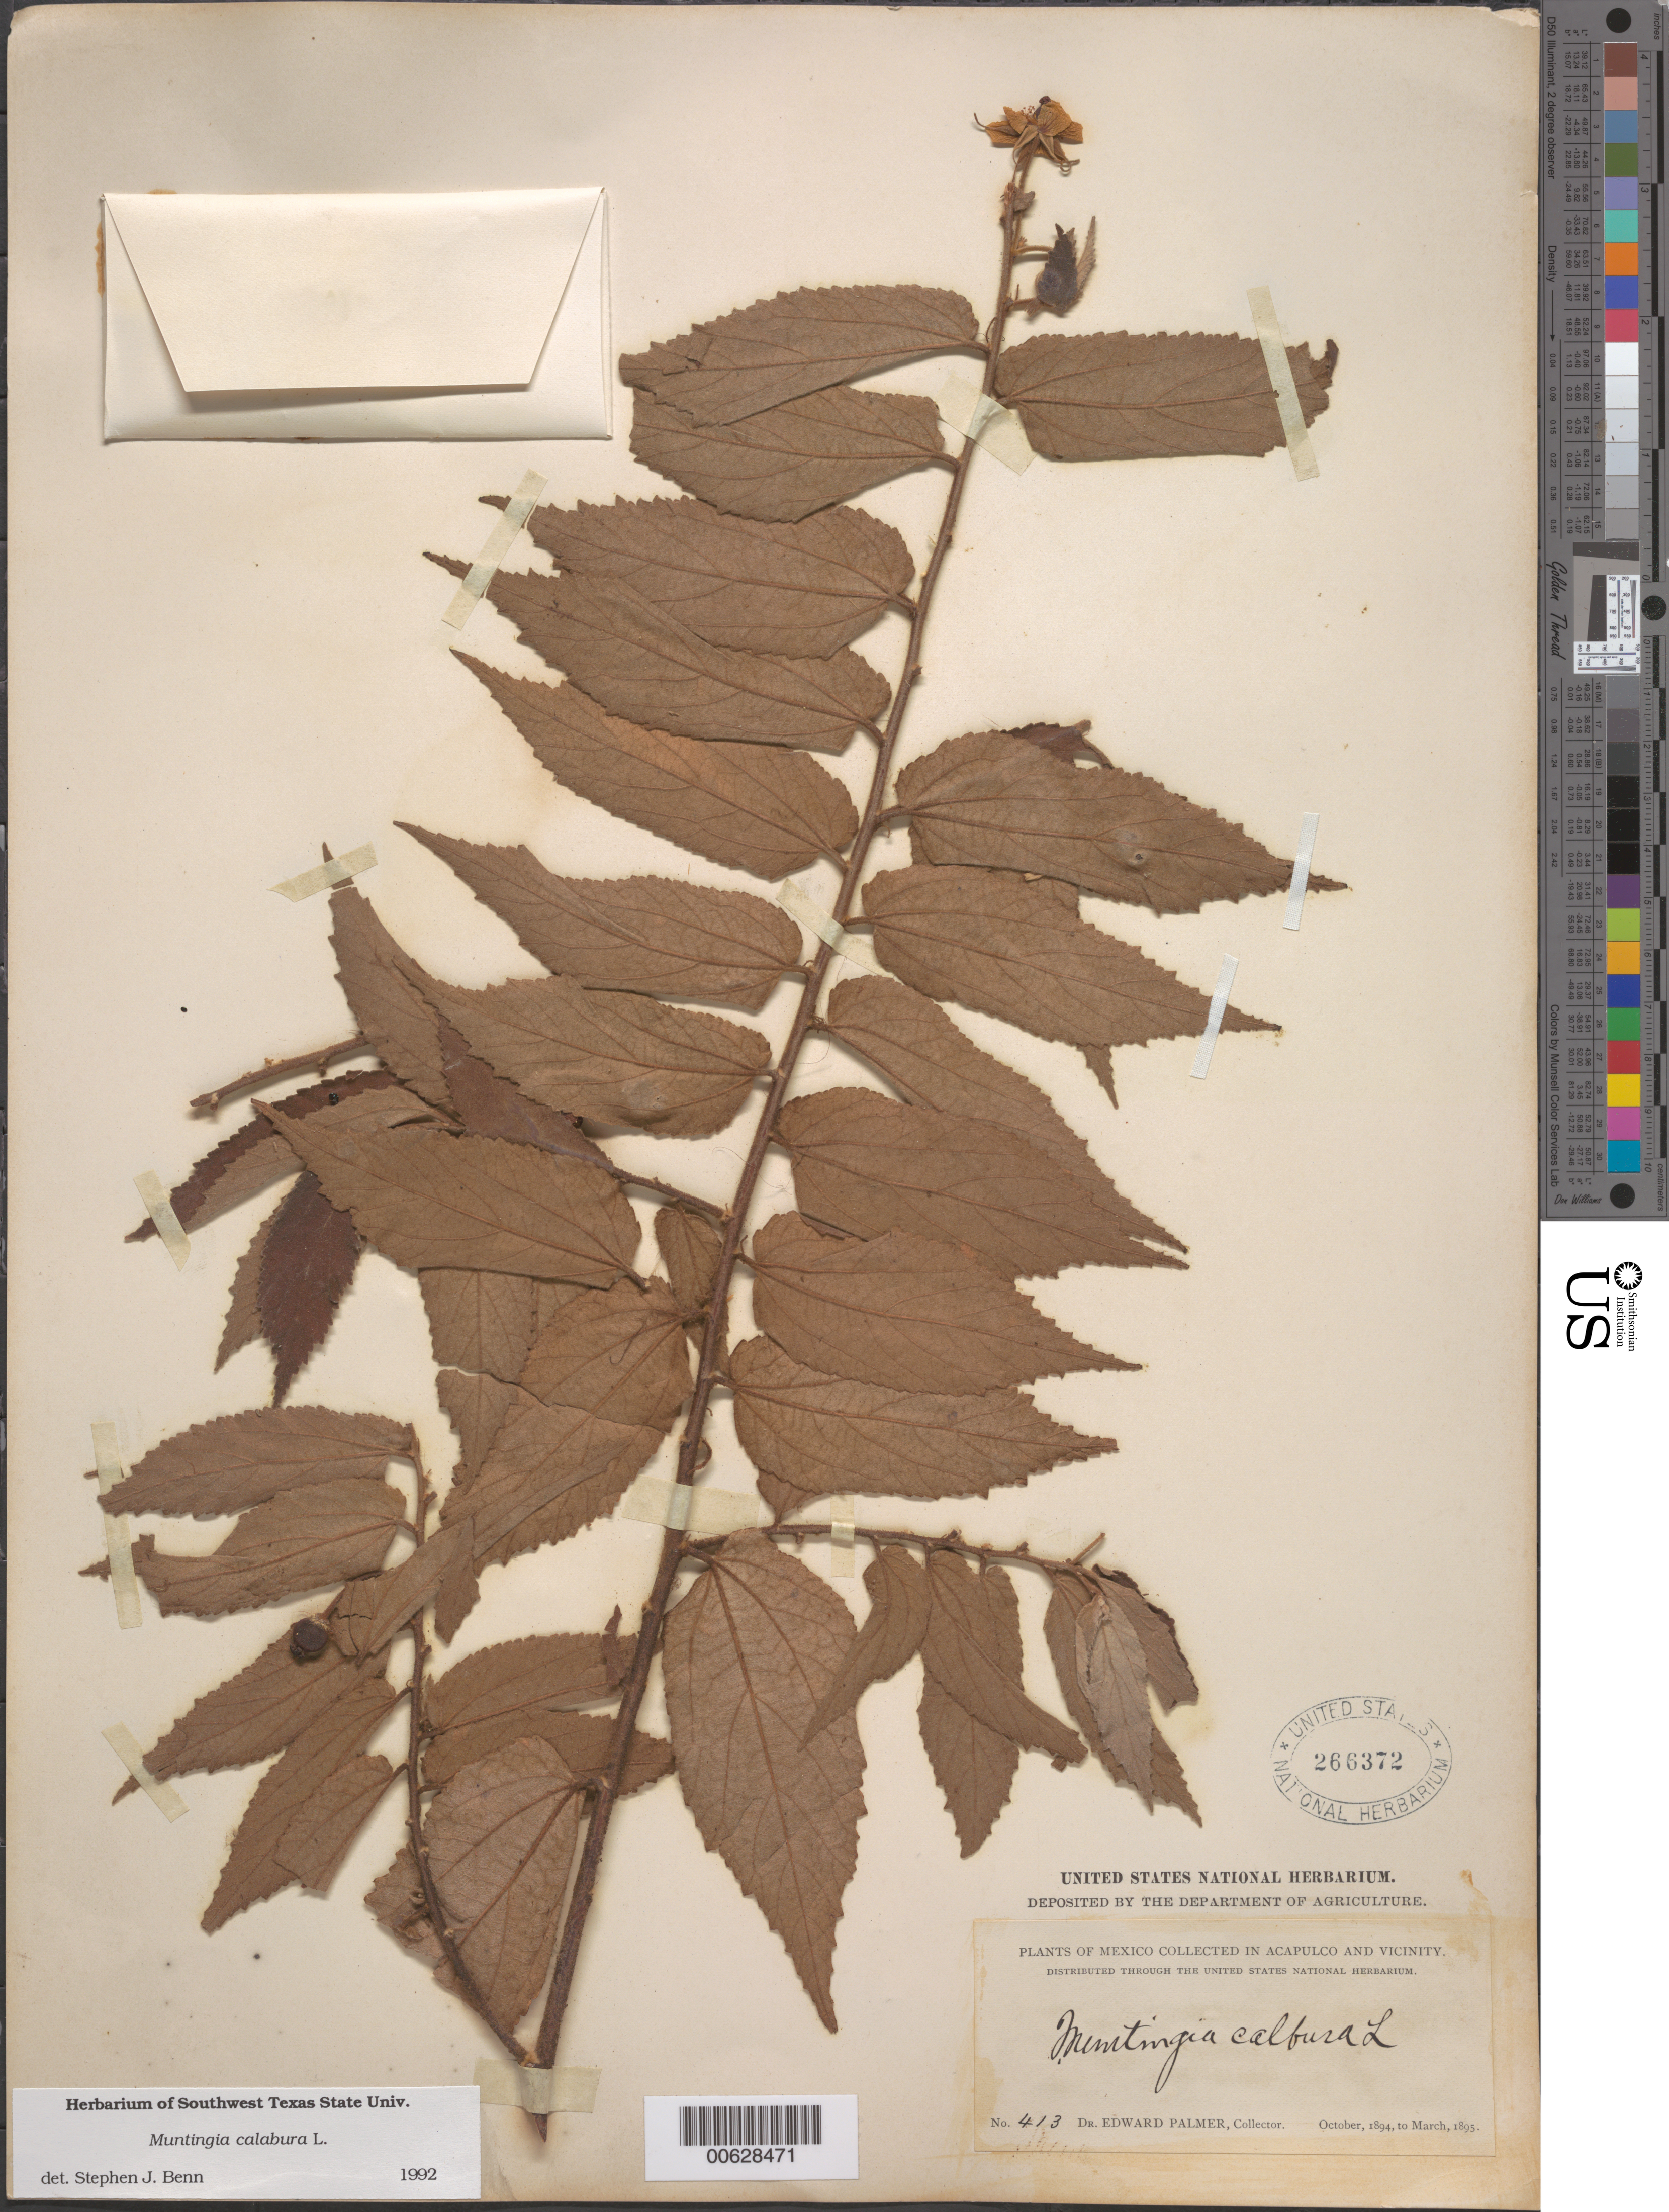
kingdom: Plantae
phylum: Tracheophyta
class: Magnoliopsida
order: Malvales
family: Muntingiaceae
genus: Muntingia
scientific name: Muntingia calabura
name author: L.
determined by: Benn, S. J.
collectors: E. Palmer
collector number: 413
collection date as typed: Oct 1894 to -- Mar 1895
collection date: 1894-10/1895-03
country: Mexico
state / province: Guerrero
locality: Acapulco and vicinity.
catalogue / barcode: US 266372